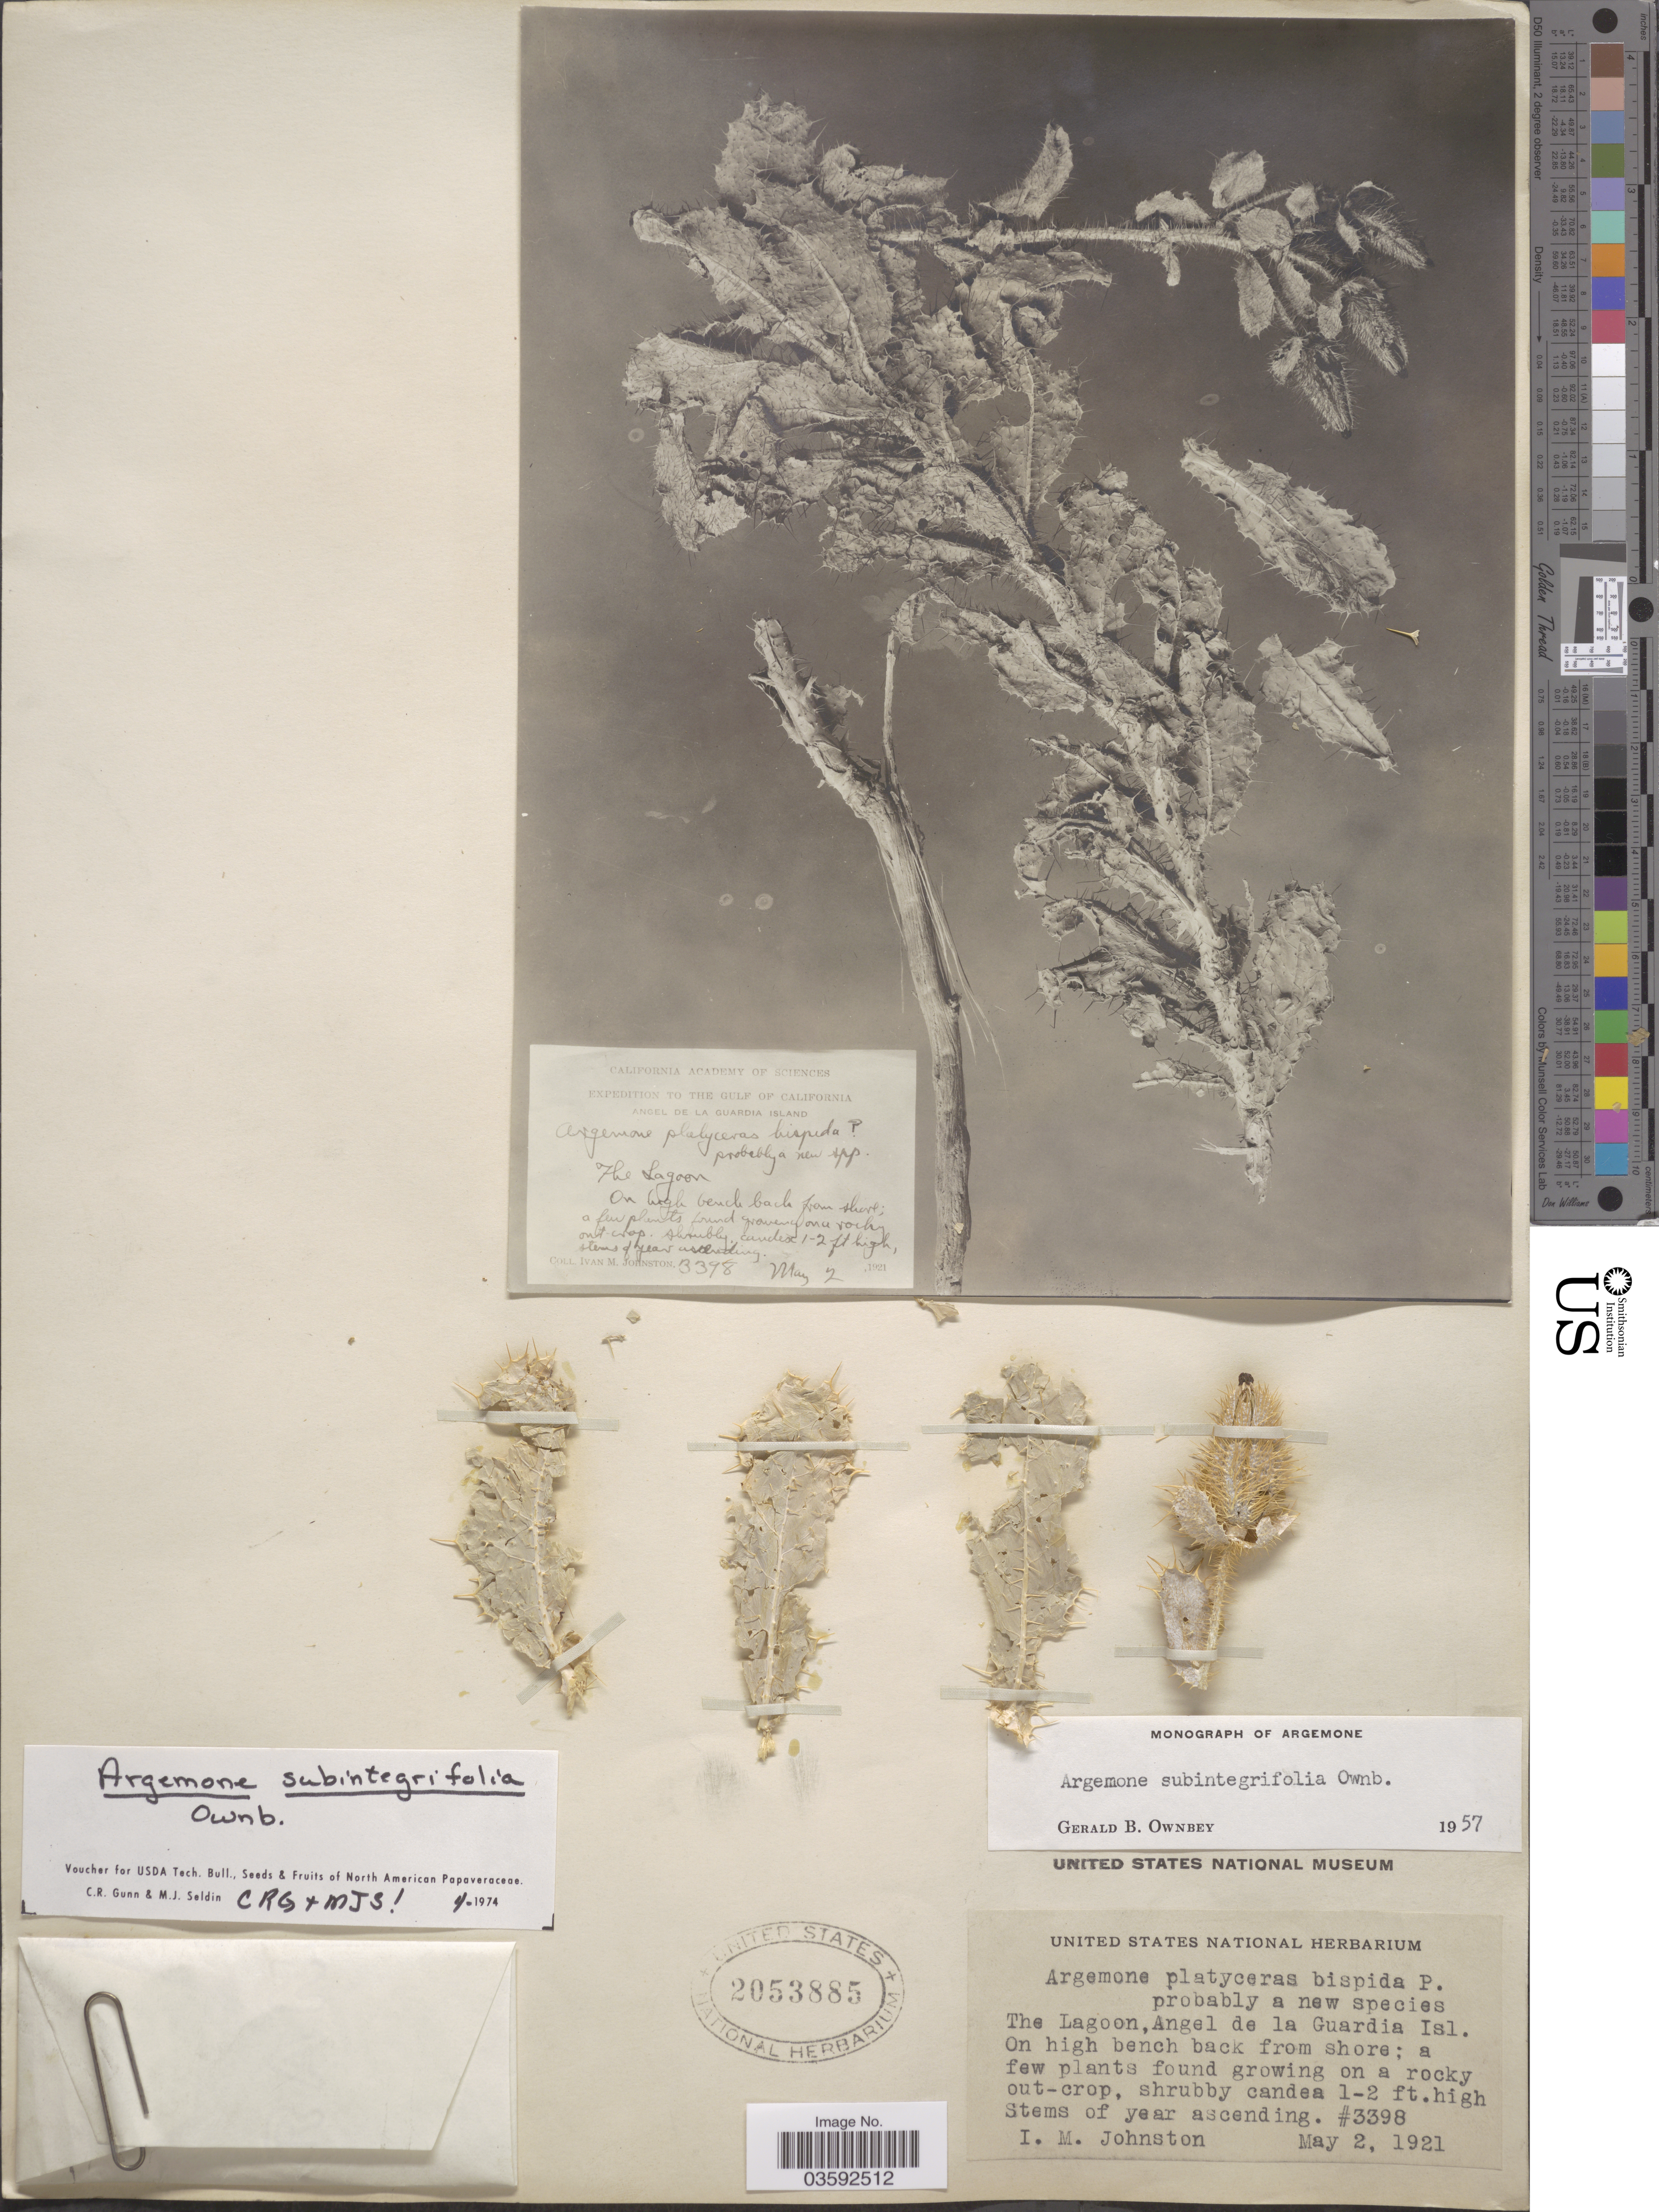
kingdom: Plantae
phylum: Tracheophyta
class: Magnoliopsida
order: Ranunculales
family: Papaveraceae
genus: Argemone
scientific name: Argemone subintegrifolia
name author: G.B. Ownbey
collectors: I.M. Johnston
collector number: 3398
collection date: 1921-05-02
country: Mexico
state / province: Baja California Norte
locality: The Lagoon, Angel de la Guardia Isl. The Gulf of California.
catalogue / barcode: US 2053885